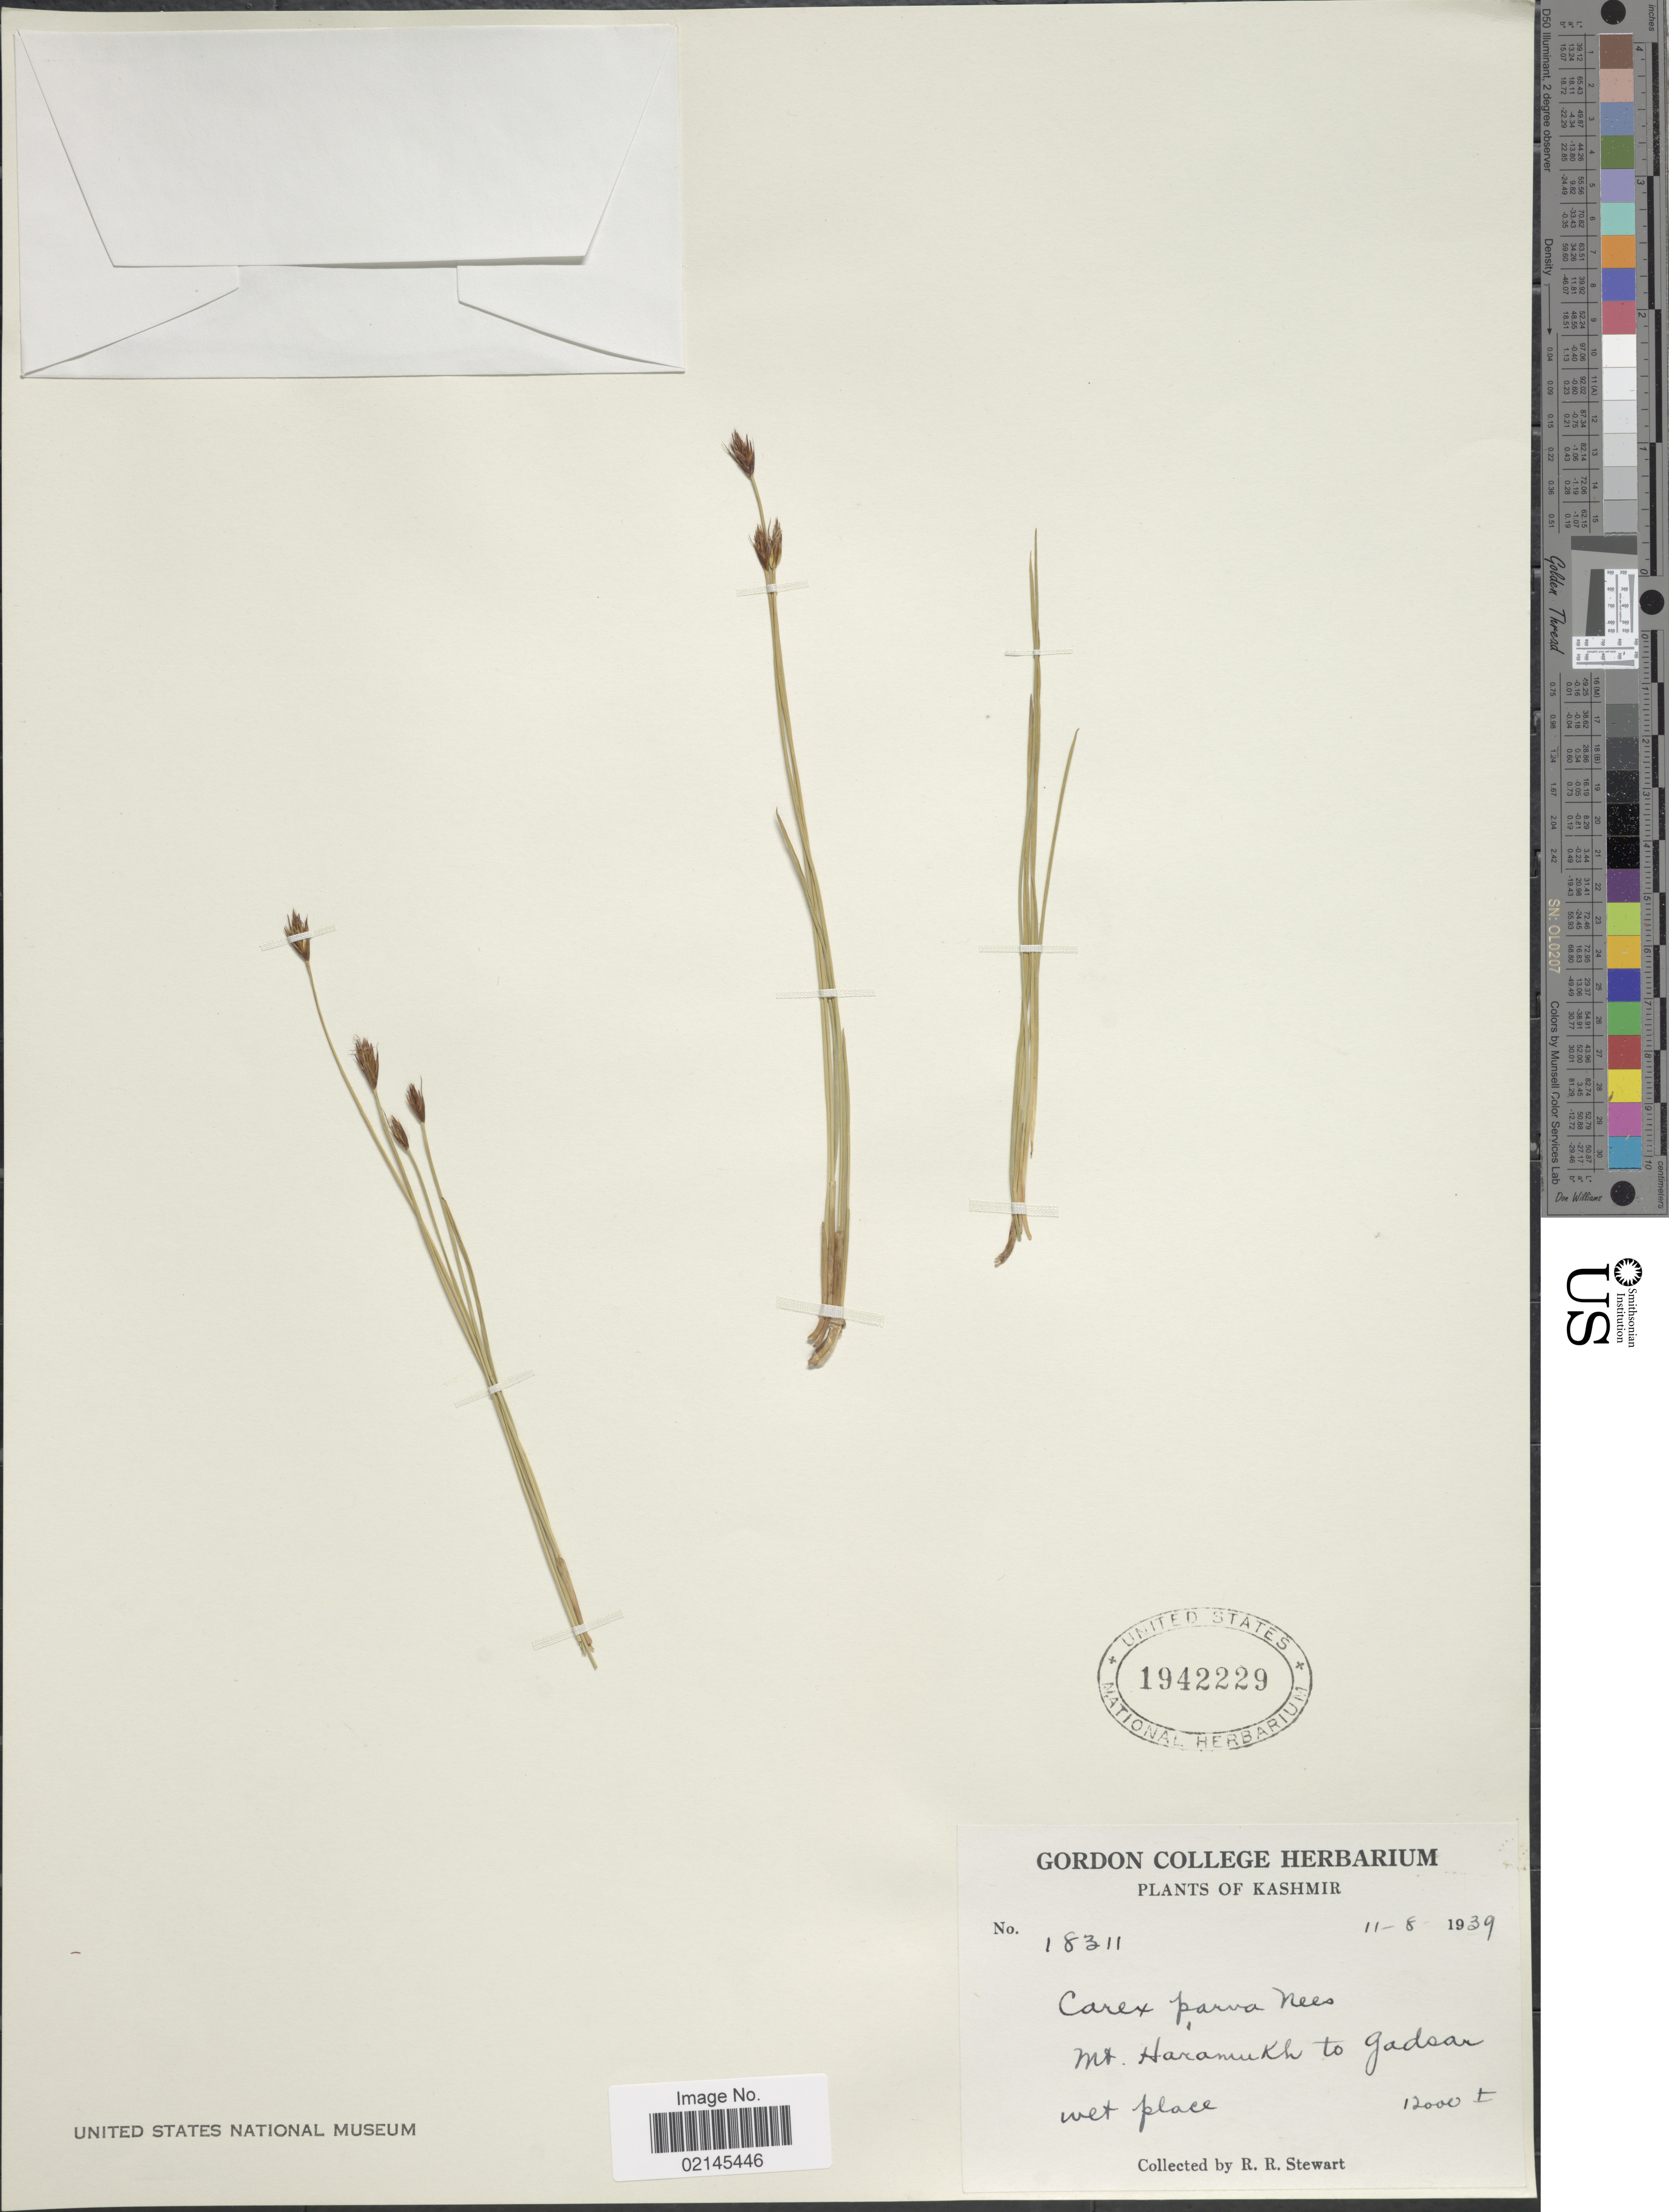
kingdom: Plantae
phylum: Tracheophyta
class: Liliopsida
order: Poales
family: Cyperaceae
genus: Carex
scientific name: Carex parva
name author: Nees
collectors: R. R. Stewart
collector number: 18311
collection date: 1939-08-11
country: India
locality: Kashmir, Mt. Haramukh to Gadsar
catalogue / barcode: US 1942229